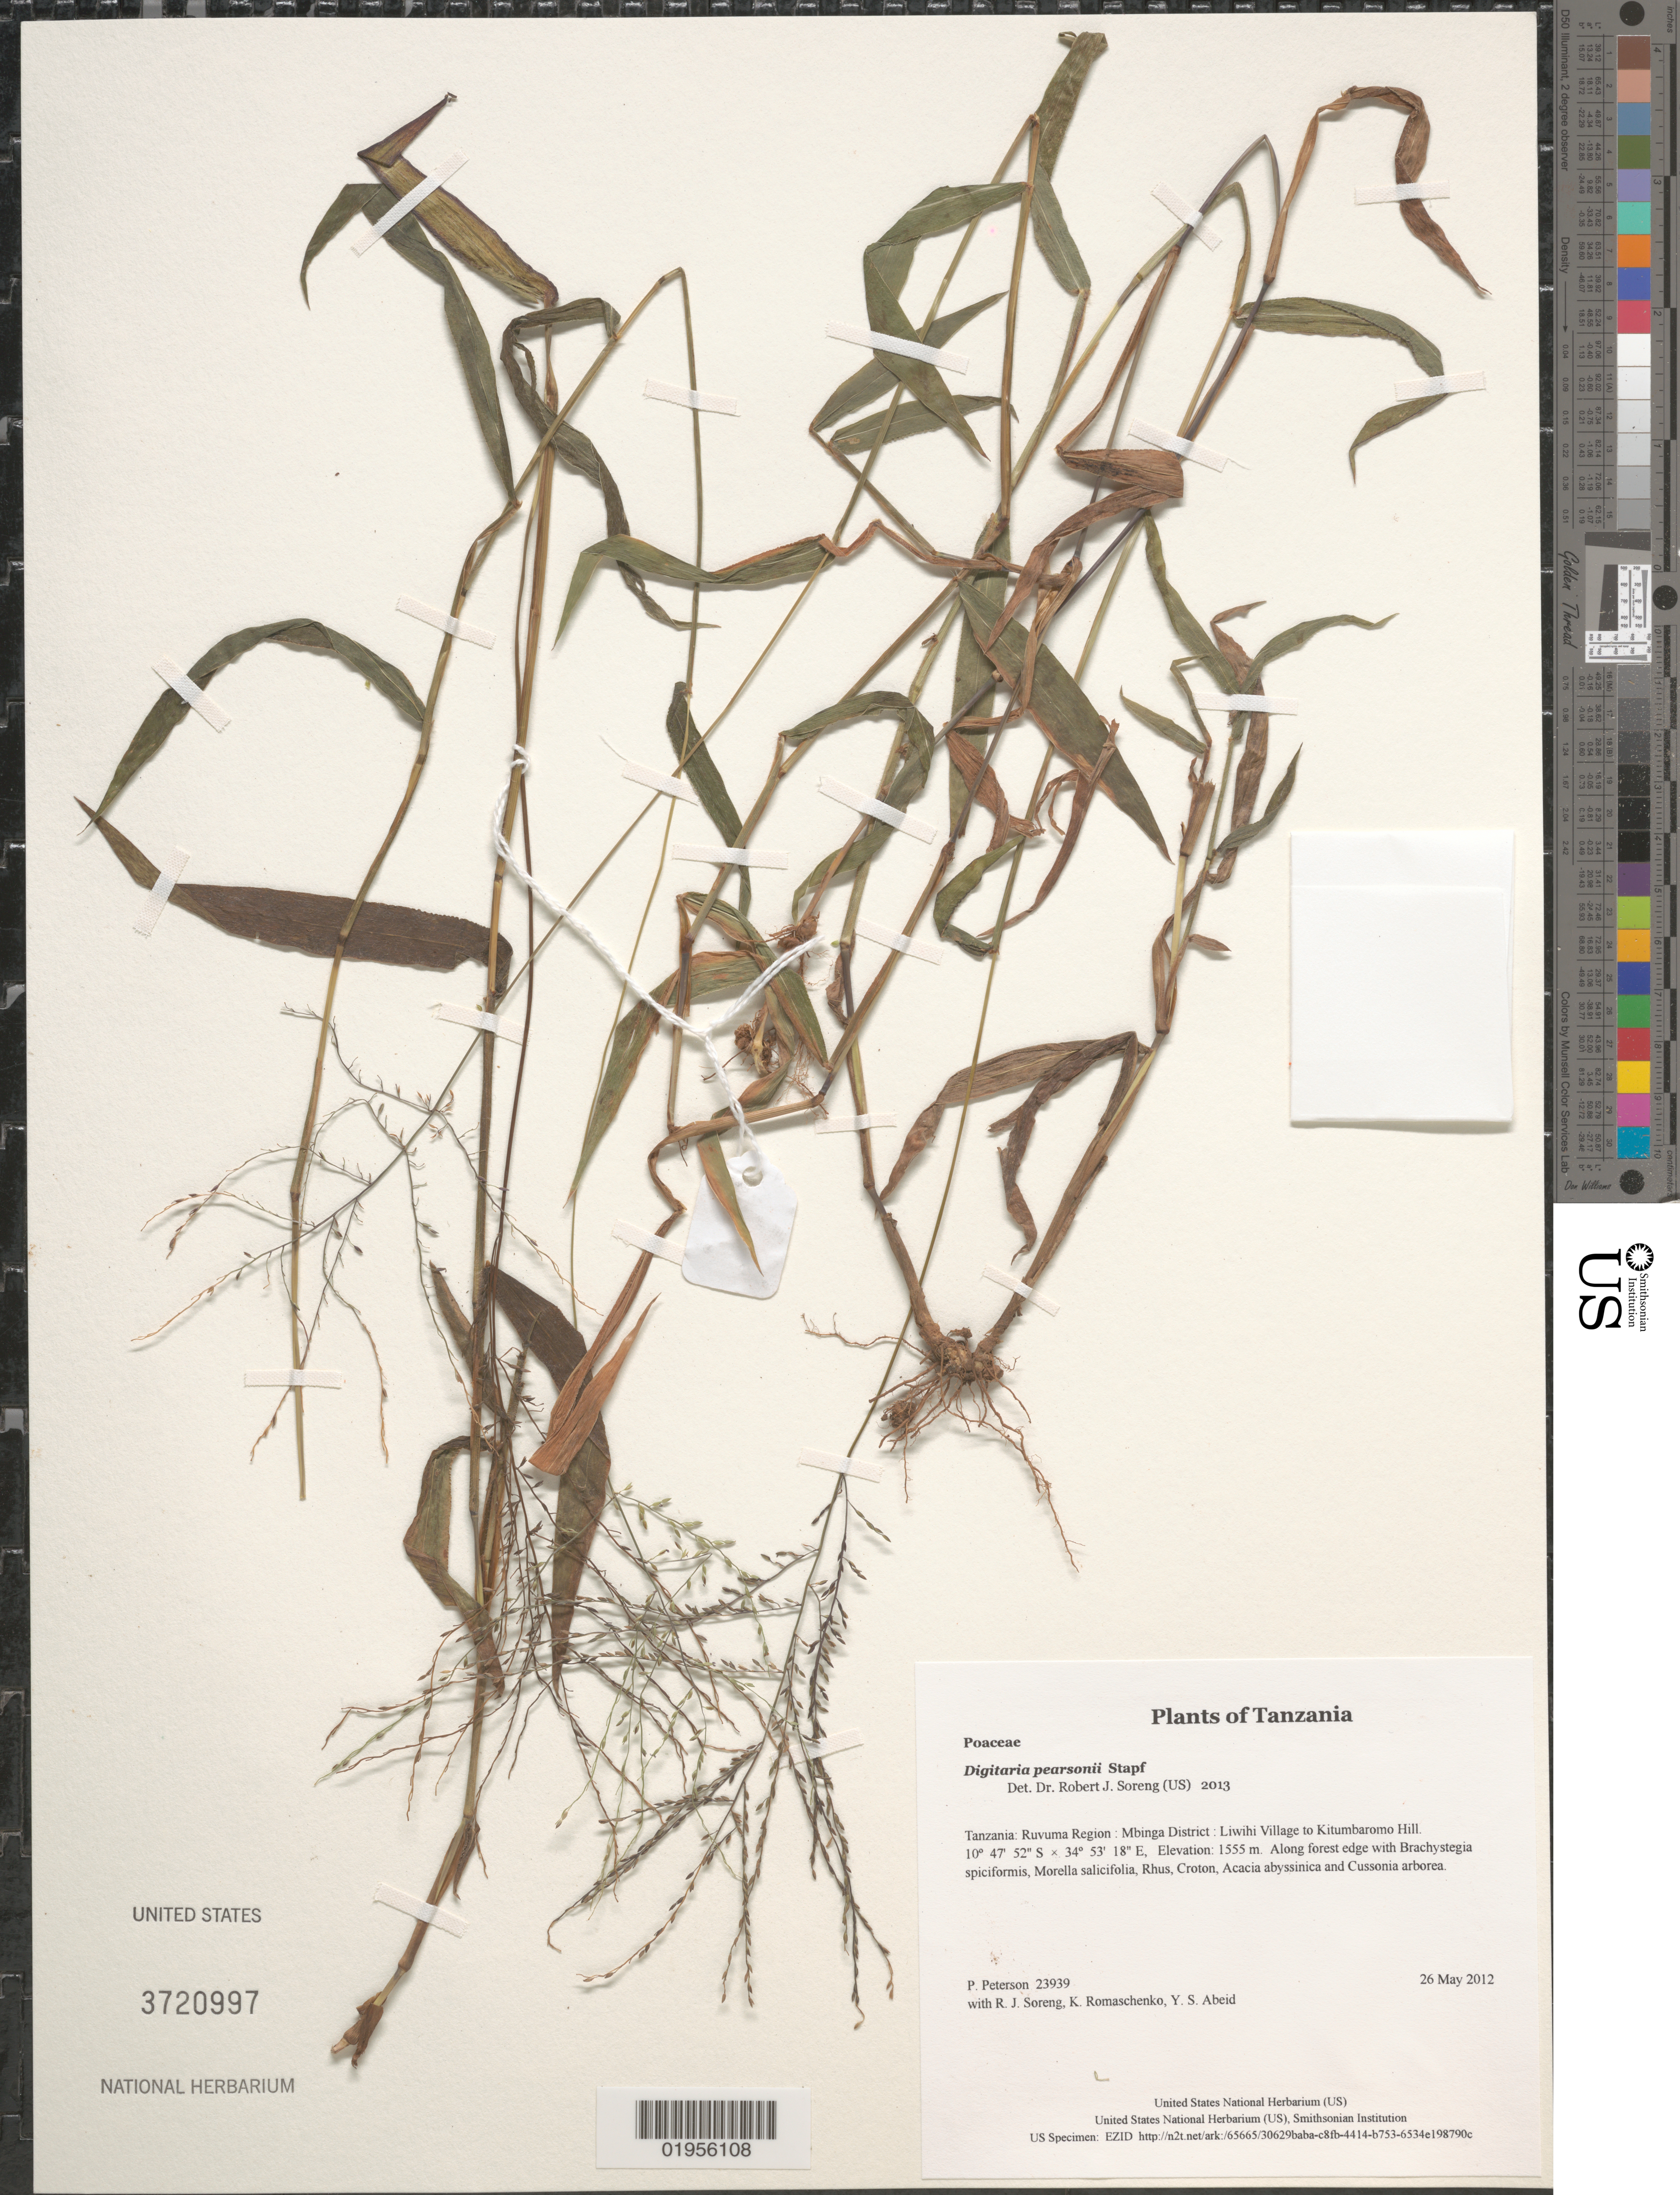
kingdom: Plantae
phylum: Tracheophyta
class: Liliopsida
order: Poales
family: Poaceae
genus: Digitaria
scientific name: Digitaria pearsonii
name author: Stapf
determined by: Soreng, Robert J., Research Associate (BOT), Smithsonian Institution - National Museum of Natural History (UNITED STATES)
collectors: P. M. Peterson, R. J. Soreng, K. Romaschenko & Y. Abeid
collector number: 23939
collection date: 2012-05-26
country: Tanzania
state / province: Ruvuma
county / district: Mbinga District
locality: Liwihi Village to Kitumbaromo Hill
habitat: Along forest edge with Brachystegia spiciformis, Morella salicifolia, Rhus, Croton, Acacia abyssinica and Cussonia arborea.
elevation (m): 1555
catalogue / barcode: US 3720997